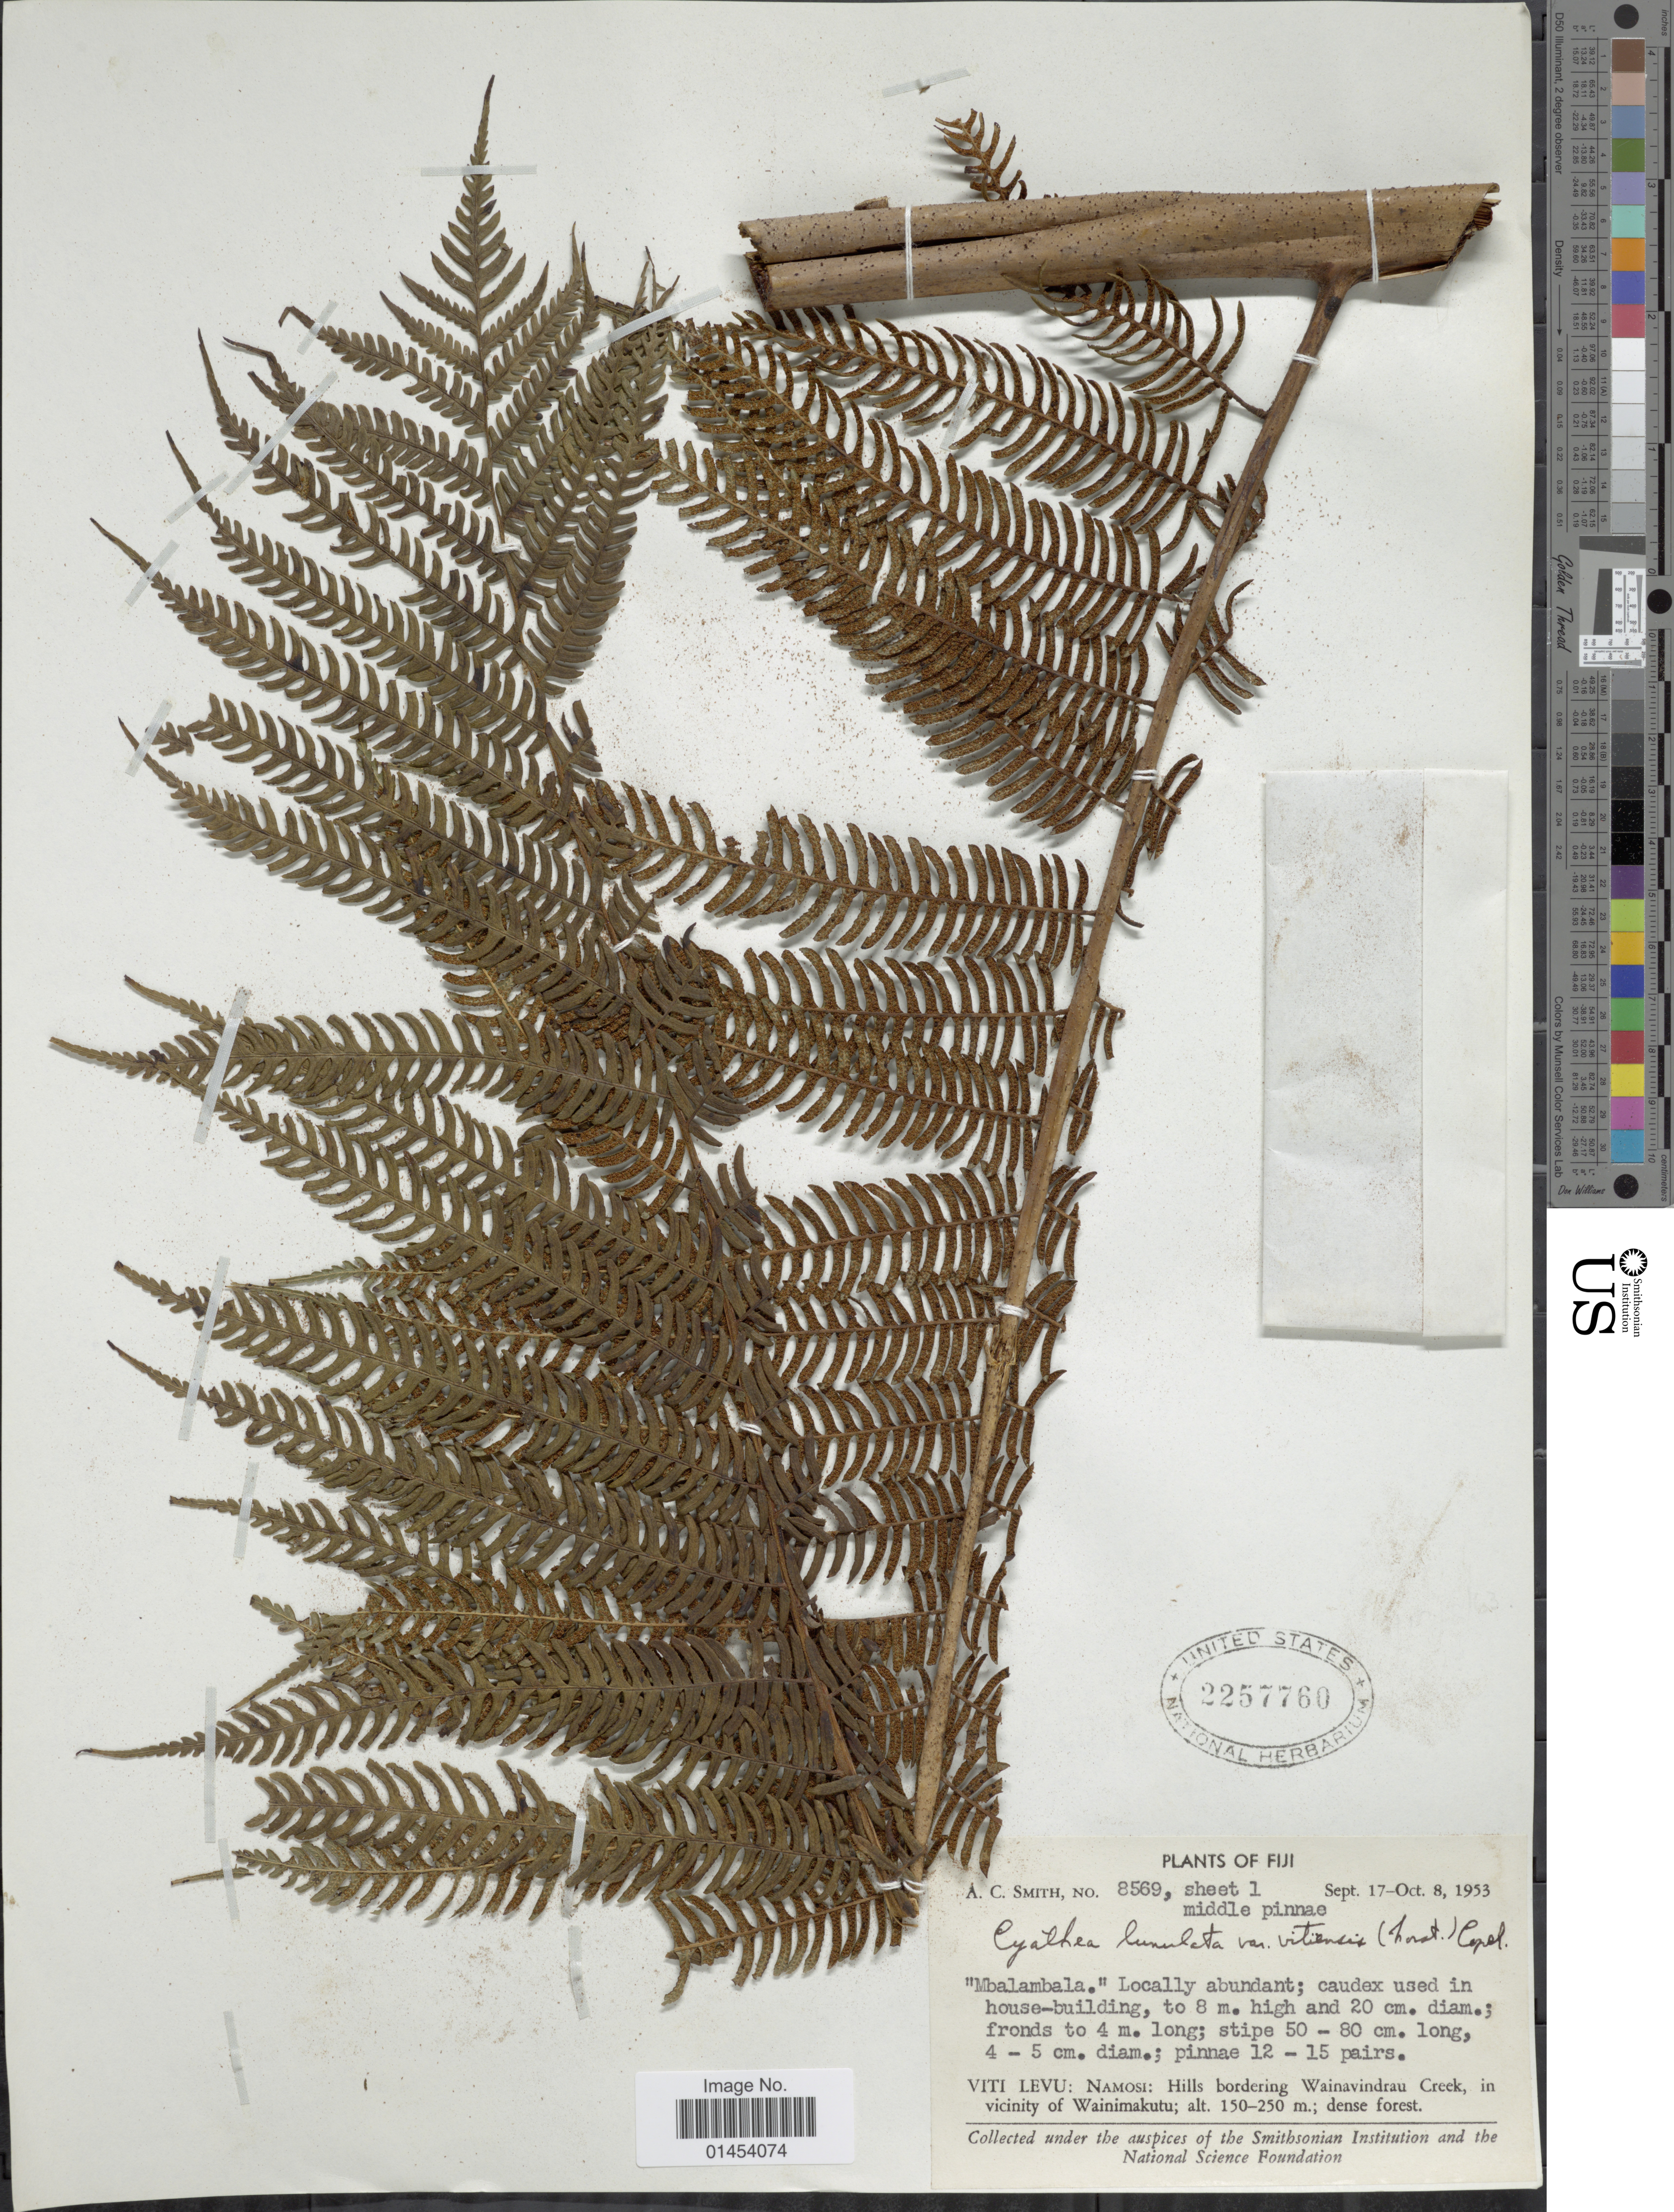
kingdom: Plantae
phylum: Tracheophyta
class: Polypodiopsida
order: Cyatheales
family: Cyatheaceae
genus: Cyathea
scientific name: Cyathea lunulata var. vitiensis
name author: (Carruth.)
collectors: A. C. Smith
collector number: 8569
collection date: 1953-09-17/1953-10-08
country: Fiji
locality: Viti Levu: Namosi: Hills bordering Wainavindrau Creek, in vicinity of Wainimakutu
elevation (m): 150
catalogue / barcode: US 2257760